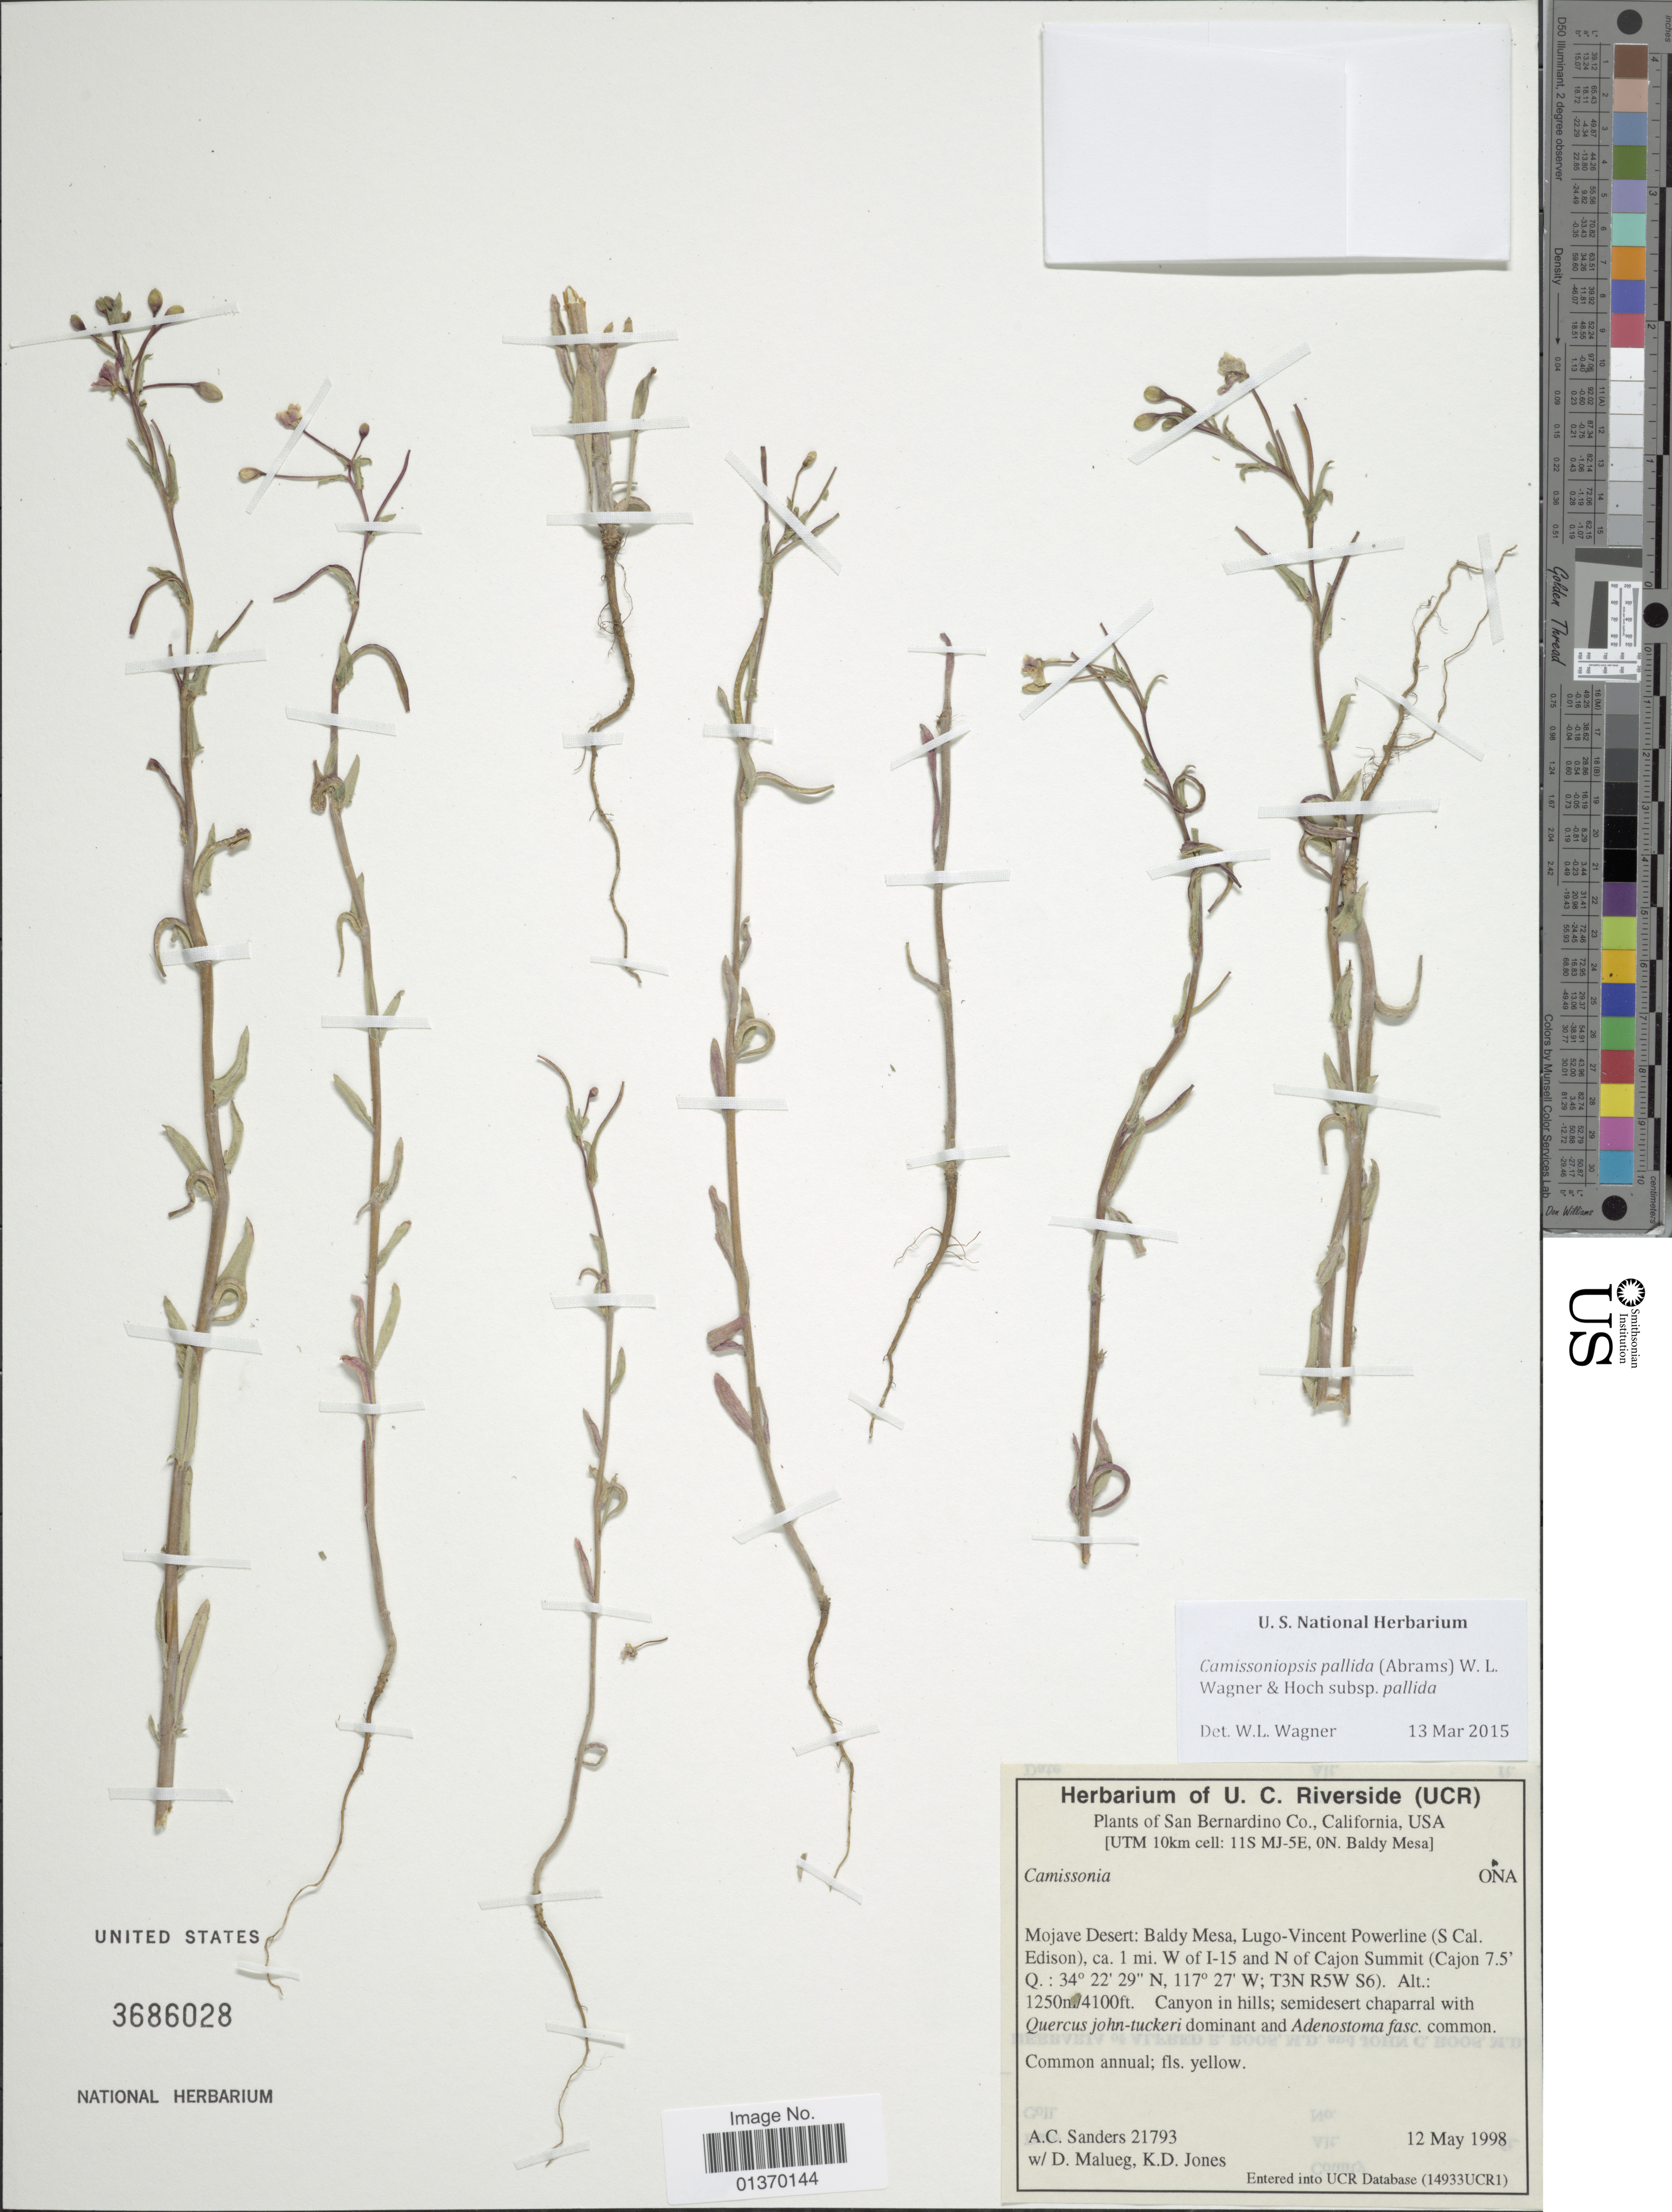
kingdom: Plantae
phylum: Tracheophyta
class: Magnoliopsida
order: Myrtales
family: Onagraceae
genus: Camissoniopsis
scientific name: Camissoniopsis pallida subsp. pallida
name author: (Abrams) W.L. Wagner & Hoch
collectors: A. Sanders, D. Malueg & K. D. Jones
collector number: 21793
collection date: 1998-05-12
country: United States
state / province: California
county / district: San Bernardino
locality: San Bernardino Co., [UTM 10km cell: 11S MJ-5E, 0N, Baldy Mesa], Mojave Desert: Baldy Mesa, Lugo-Vincent Powerline (S Cal. Edison), ca. 1 mi. W of I-15 and N of Cajon Summit (Cajon 7.5' Q.: T3N R5W S6)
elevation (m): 1250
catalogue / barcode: US 3686028